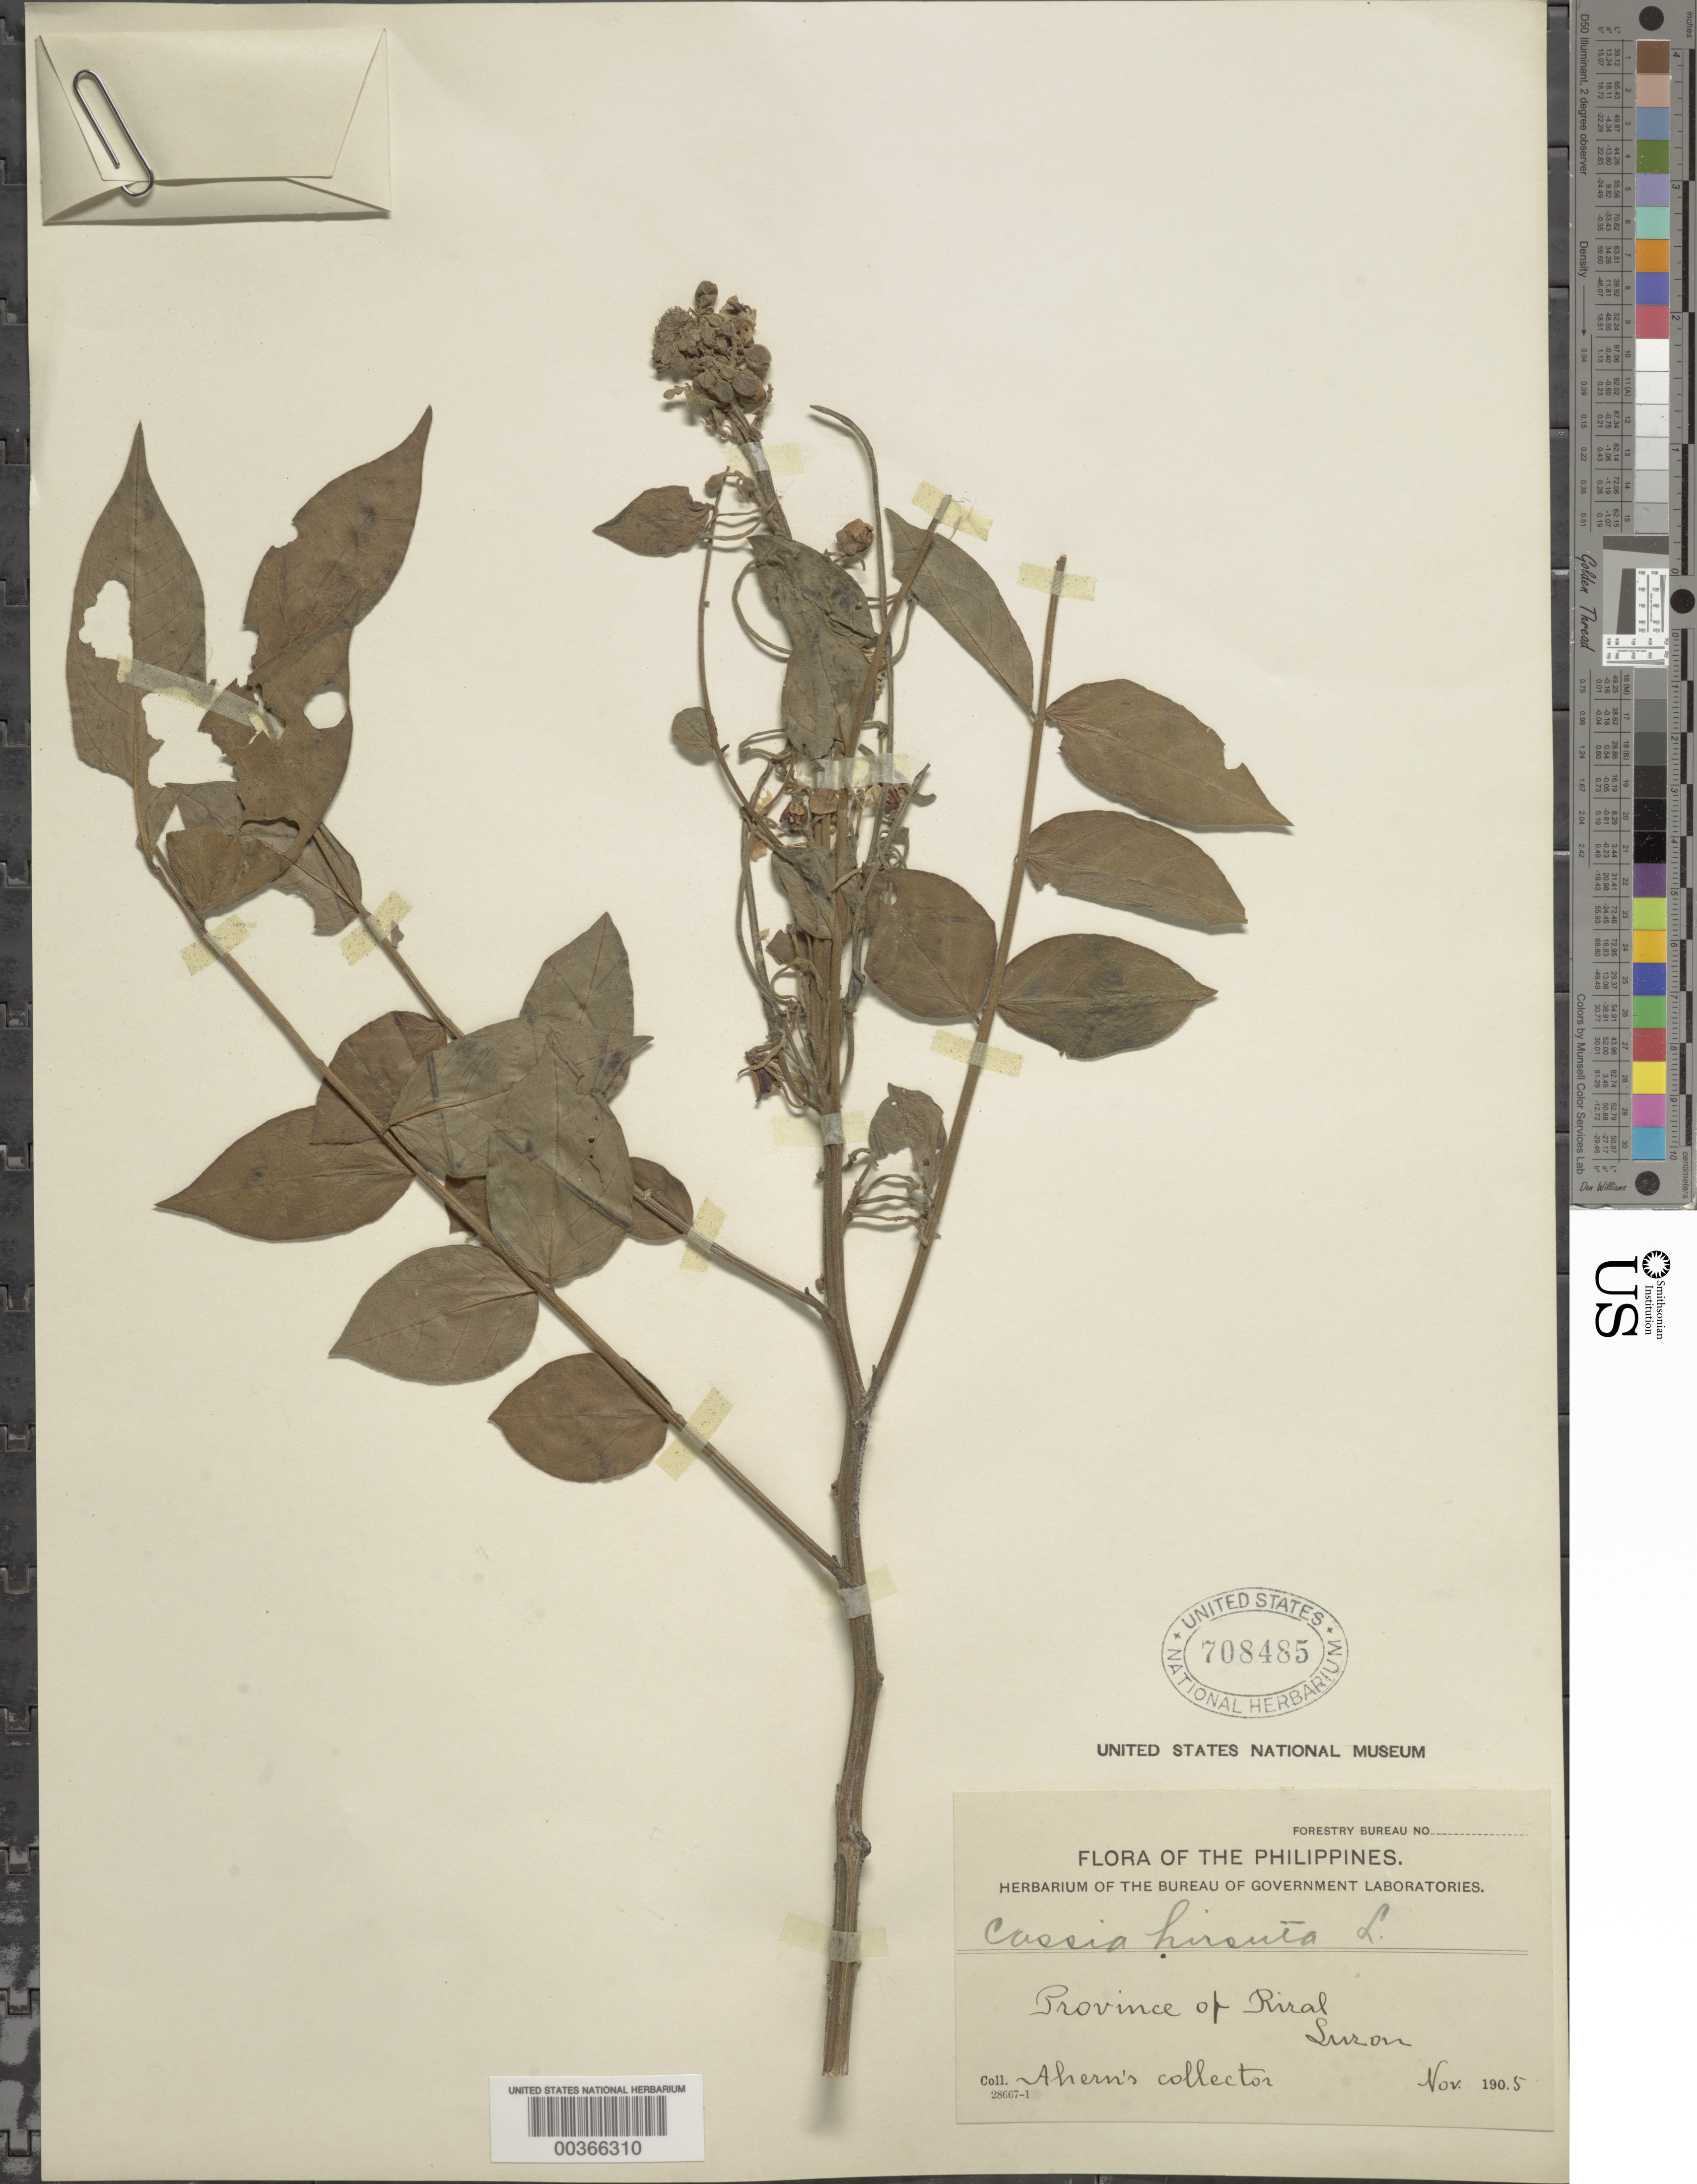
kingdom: Plantae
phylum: Tracheophyta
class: Magnoliopsida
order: Fabales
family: Fabaceae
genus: Senna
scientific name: Senna hirsuta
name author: (L.) H.S. Irwin & Barneby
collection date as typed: Nov 1905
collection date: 1905-11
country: Philippines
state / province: Calabarzon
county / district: Rizal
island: Luzon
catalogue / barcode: US 708485